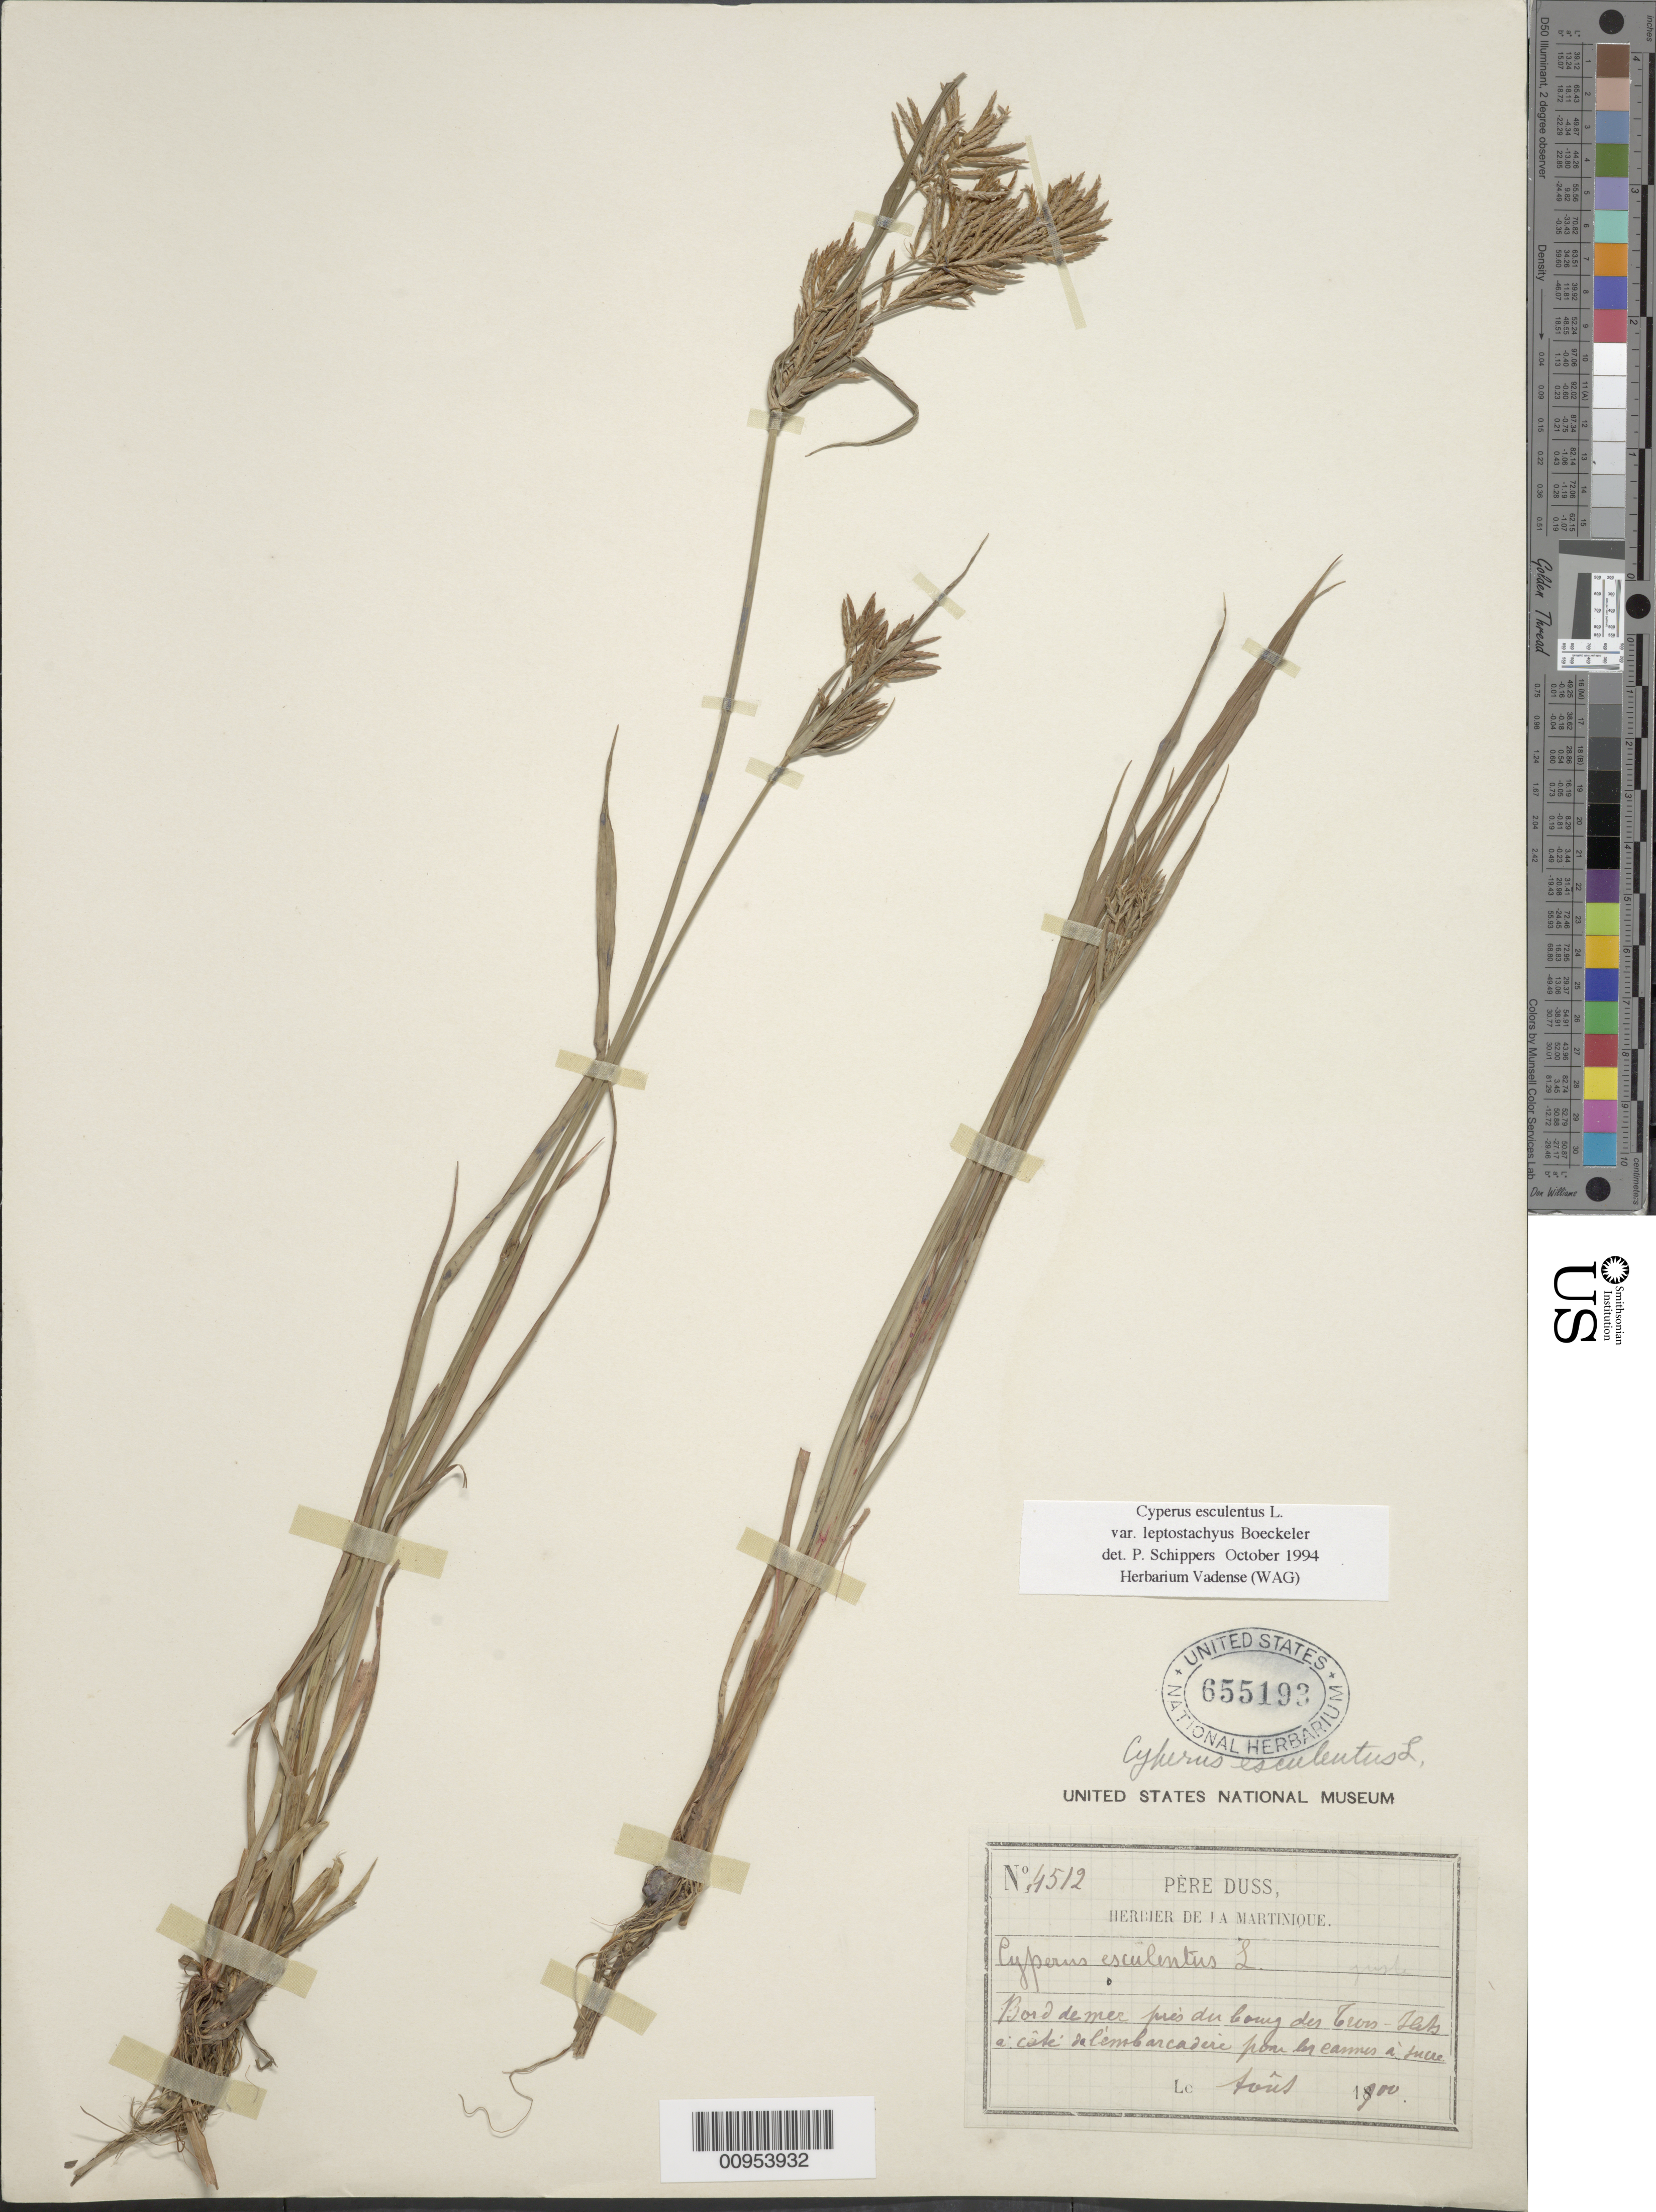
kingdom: Plantae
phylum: Tracheophyta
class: Liliopsida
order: Poales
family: Cyperaceae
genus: Cyperus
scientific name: Cyperus esculentus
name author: L.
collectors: Père Duss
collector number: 4512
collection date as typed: Aug 1900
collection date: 1900-08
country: Martinique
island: Martinique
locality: Bord de mer pres du bourg des Trois Ilets a côte de l'embouchure prou la cannes a Lucre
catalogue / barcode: US 655193